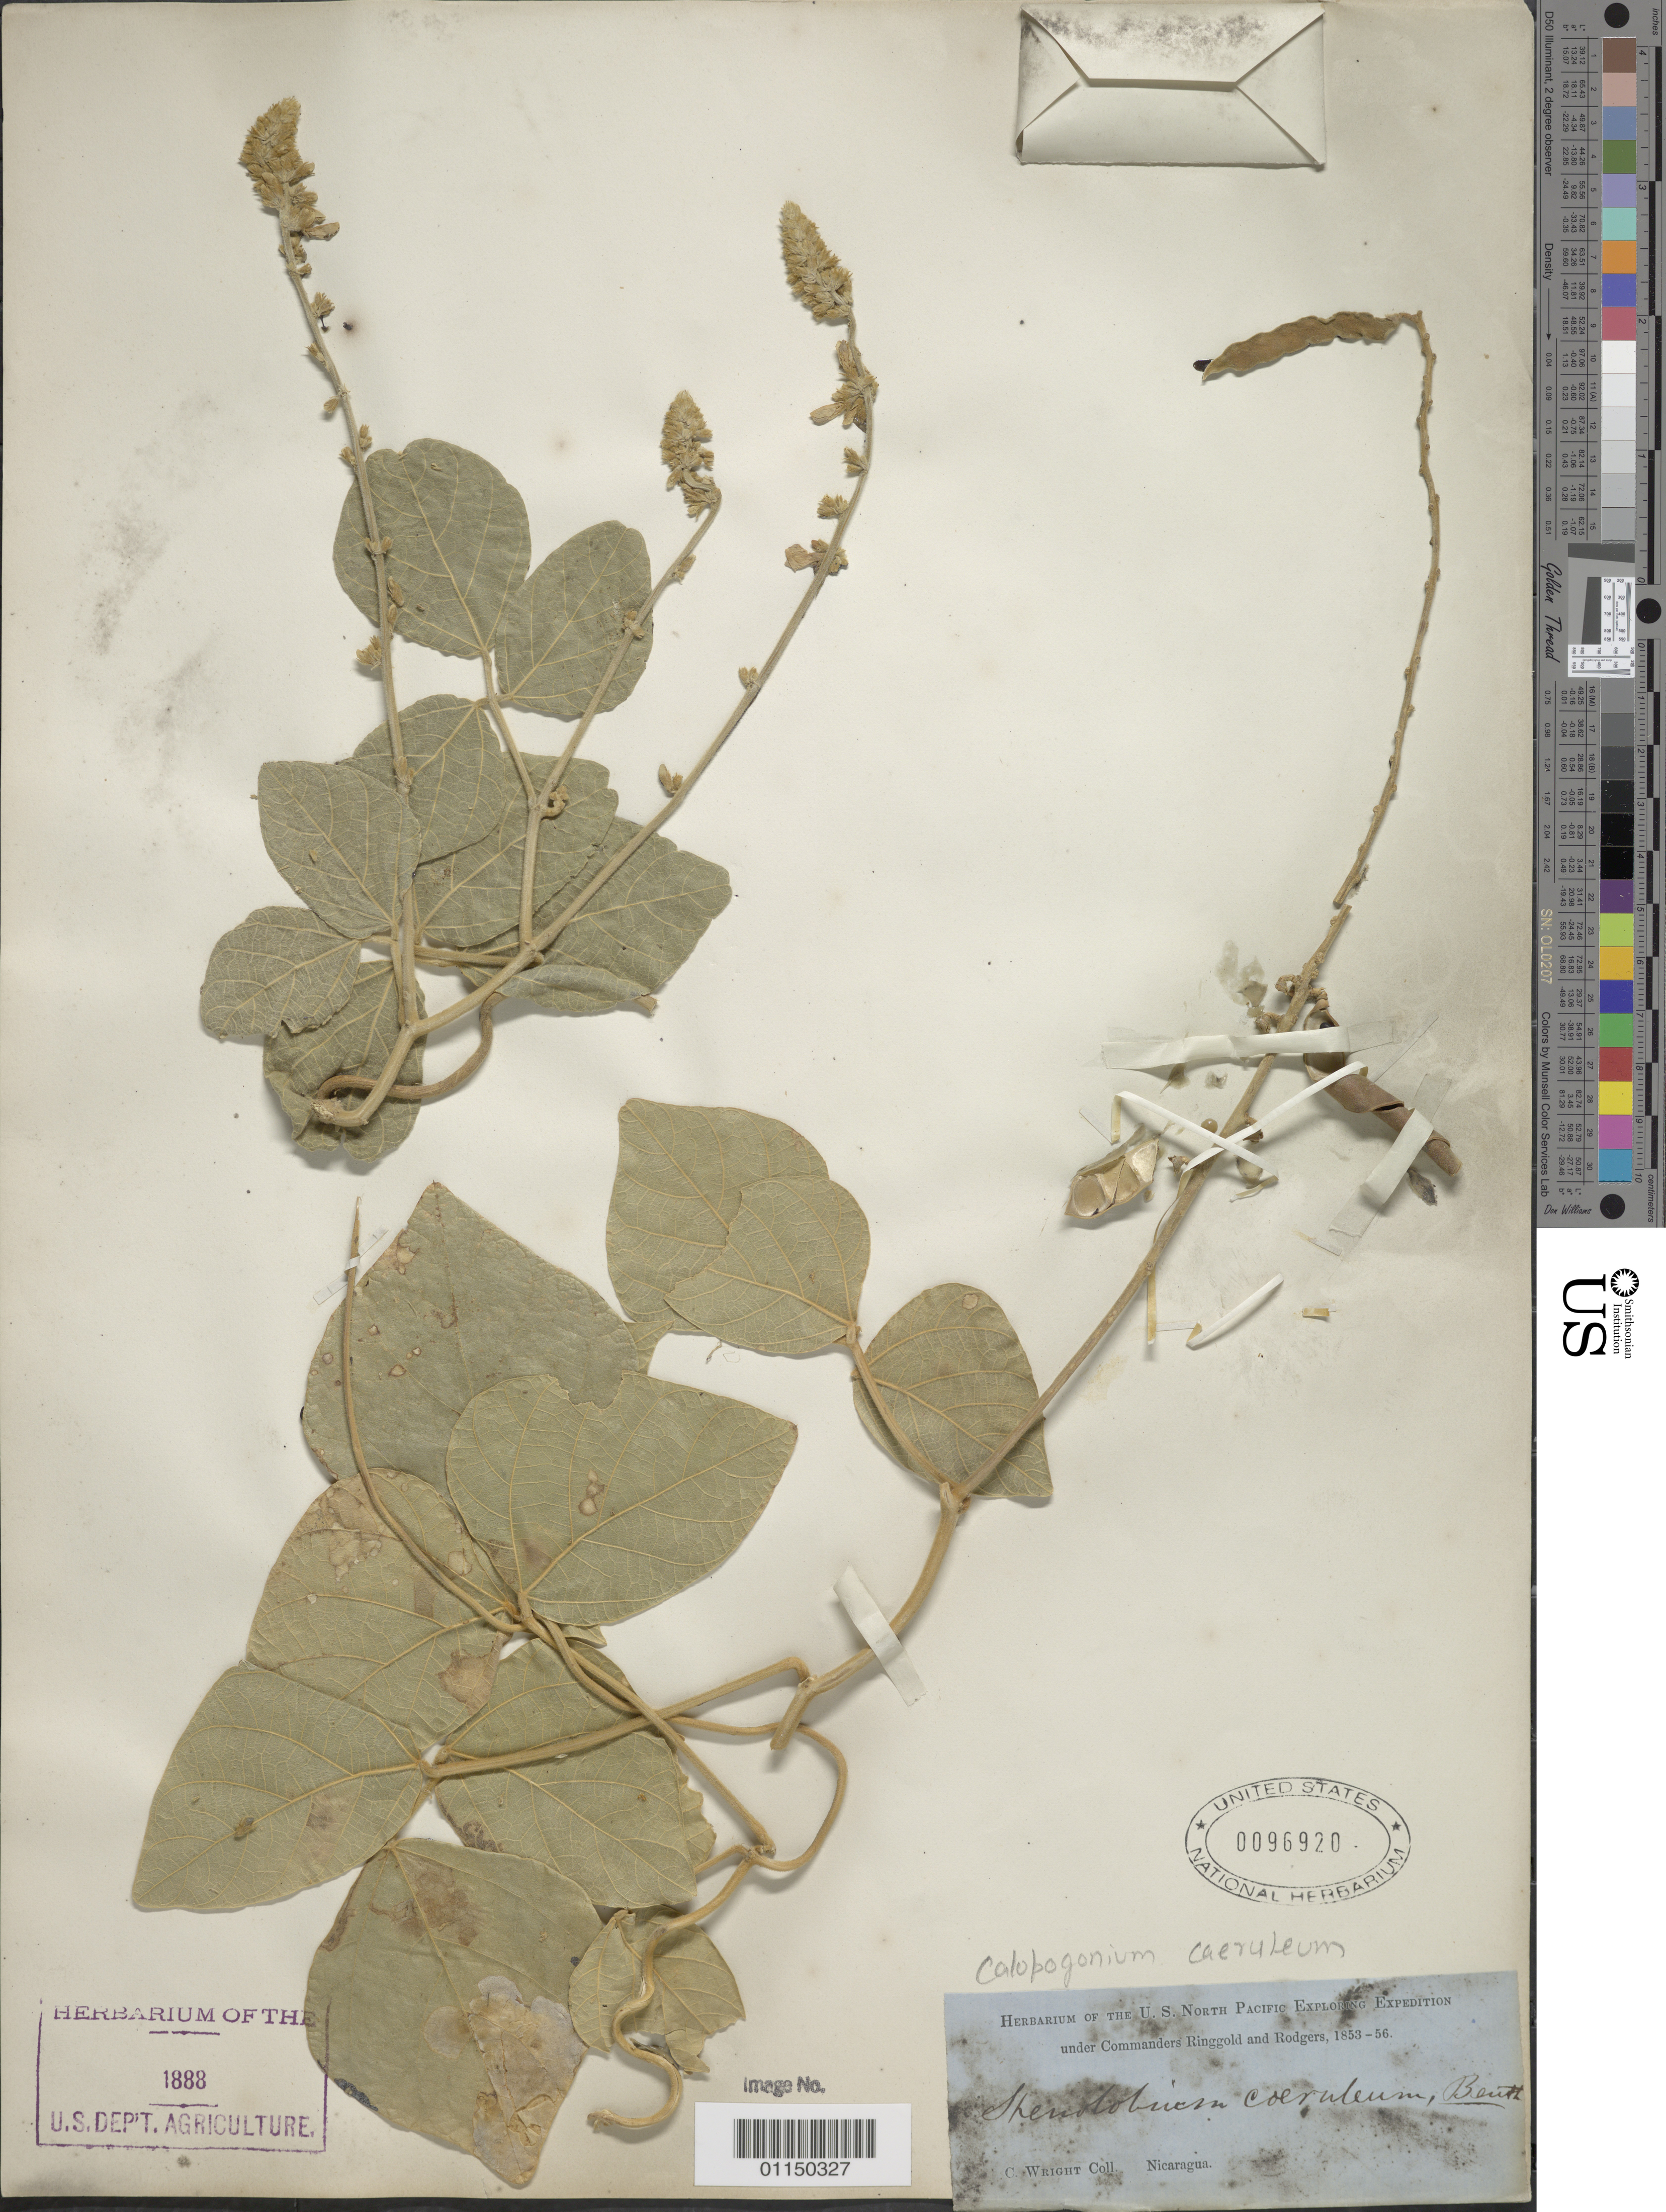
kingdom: Plantae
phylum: Tracheophyta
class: Magnoliopsida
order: Fabales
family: Fabaceae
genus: Calopogonium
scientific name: Calopogonium caeruleum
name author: (Benth.) C. Wright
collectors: C. Wright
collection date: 1853/1856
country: Nicaragua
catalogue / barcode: US 96920